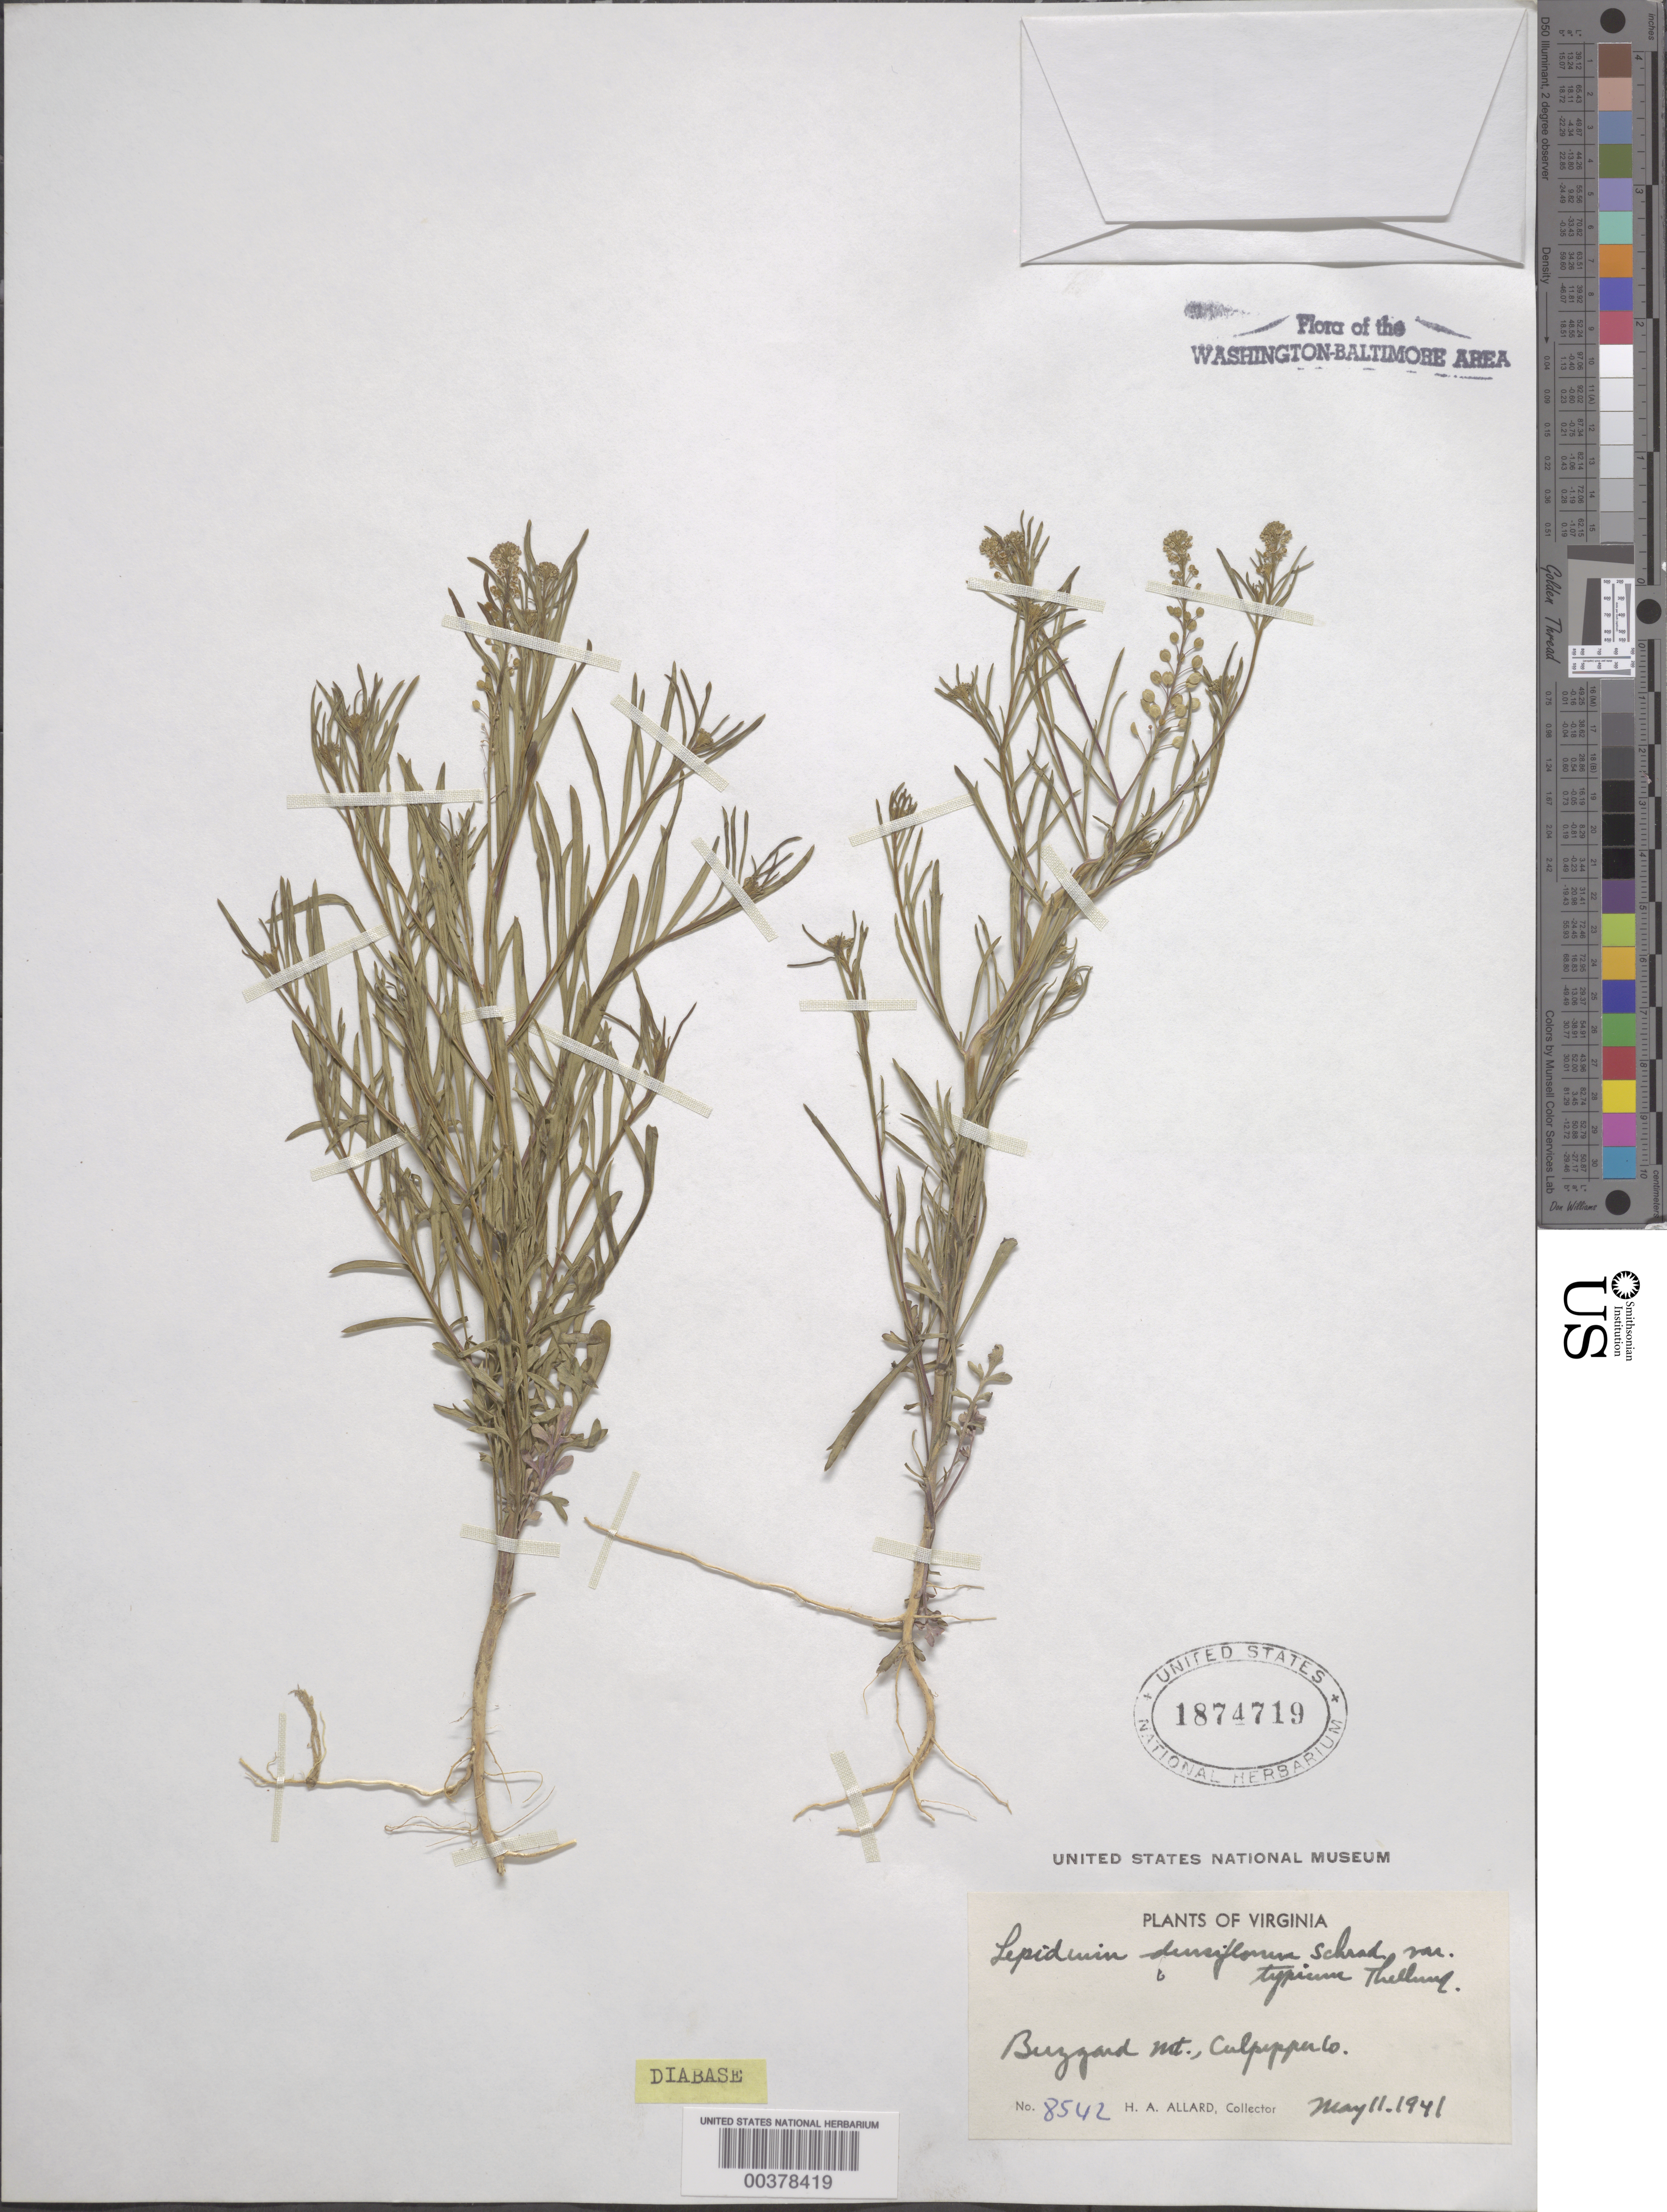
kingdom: Plantae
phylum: Tracheophyta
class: Magnoliopsida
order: Brassicales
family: Brassicaceae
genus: Lepidium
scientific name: Lepidium densiflorum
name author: Schrad.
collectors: H. A. Allard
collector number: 8542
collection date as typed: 11 May 1941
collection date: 1941-05-11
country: United States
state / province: Virginia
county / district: Culpeper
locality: Buzzard Mountain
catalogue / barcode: US 1874719